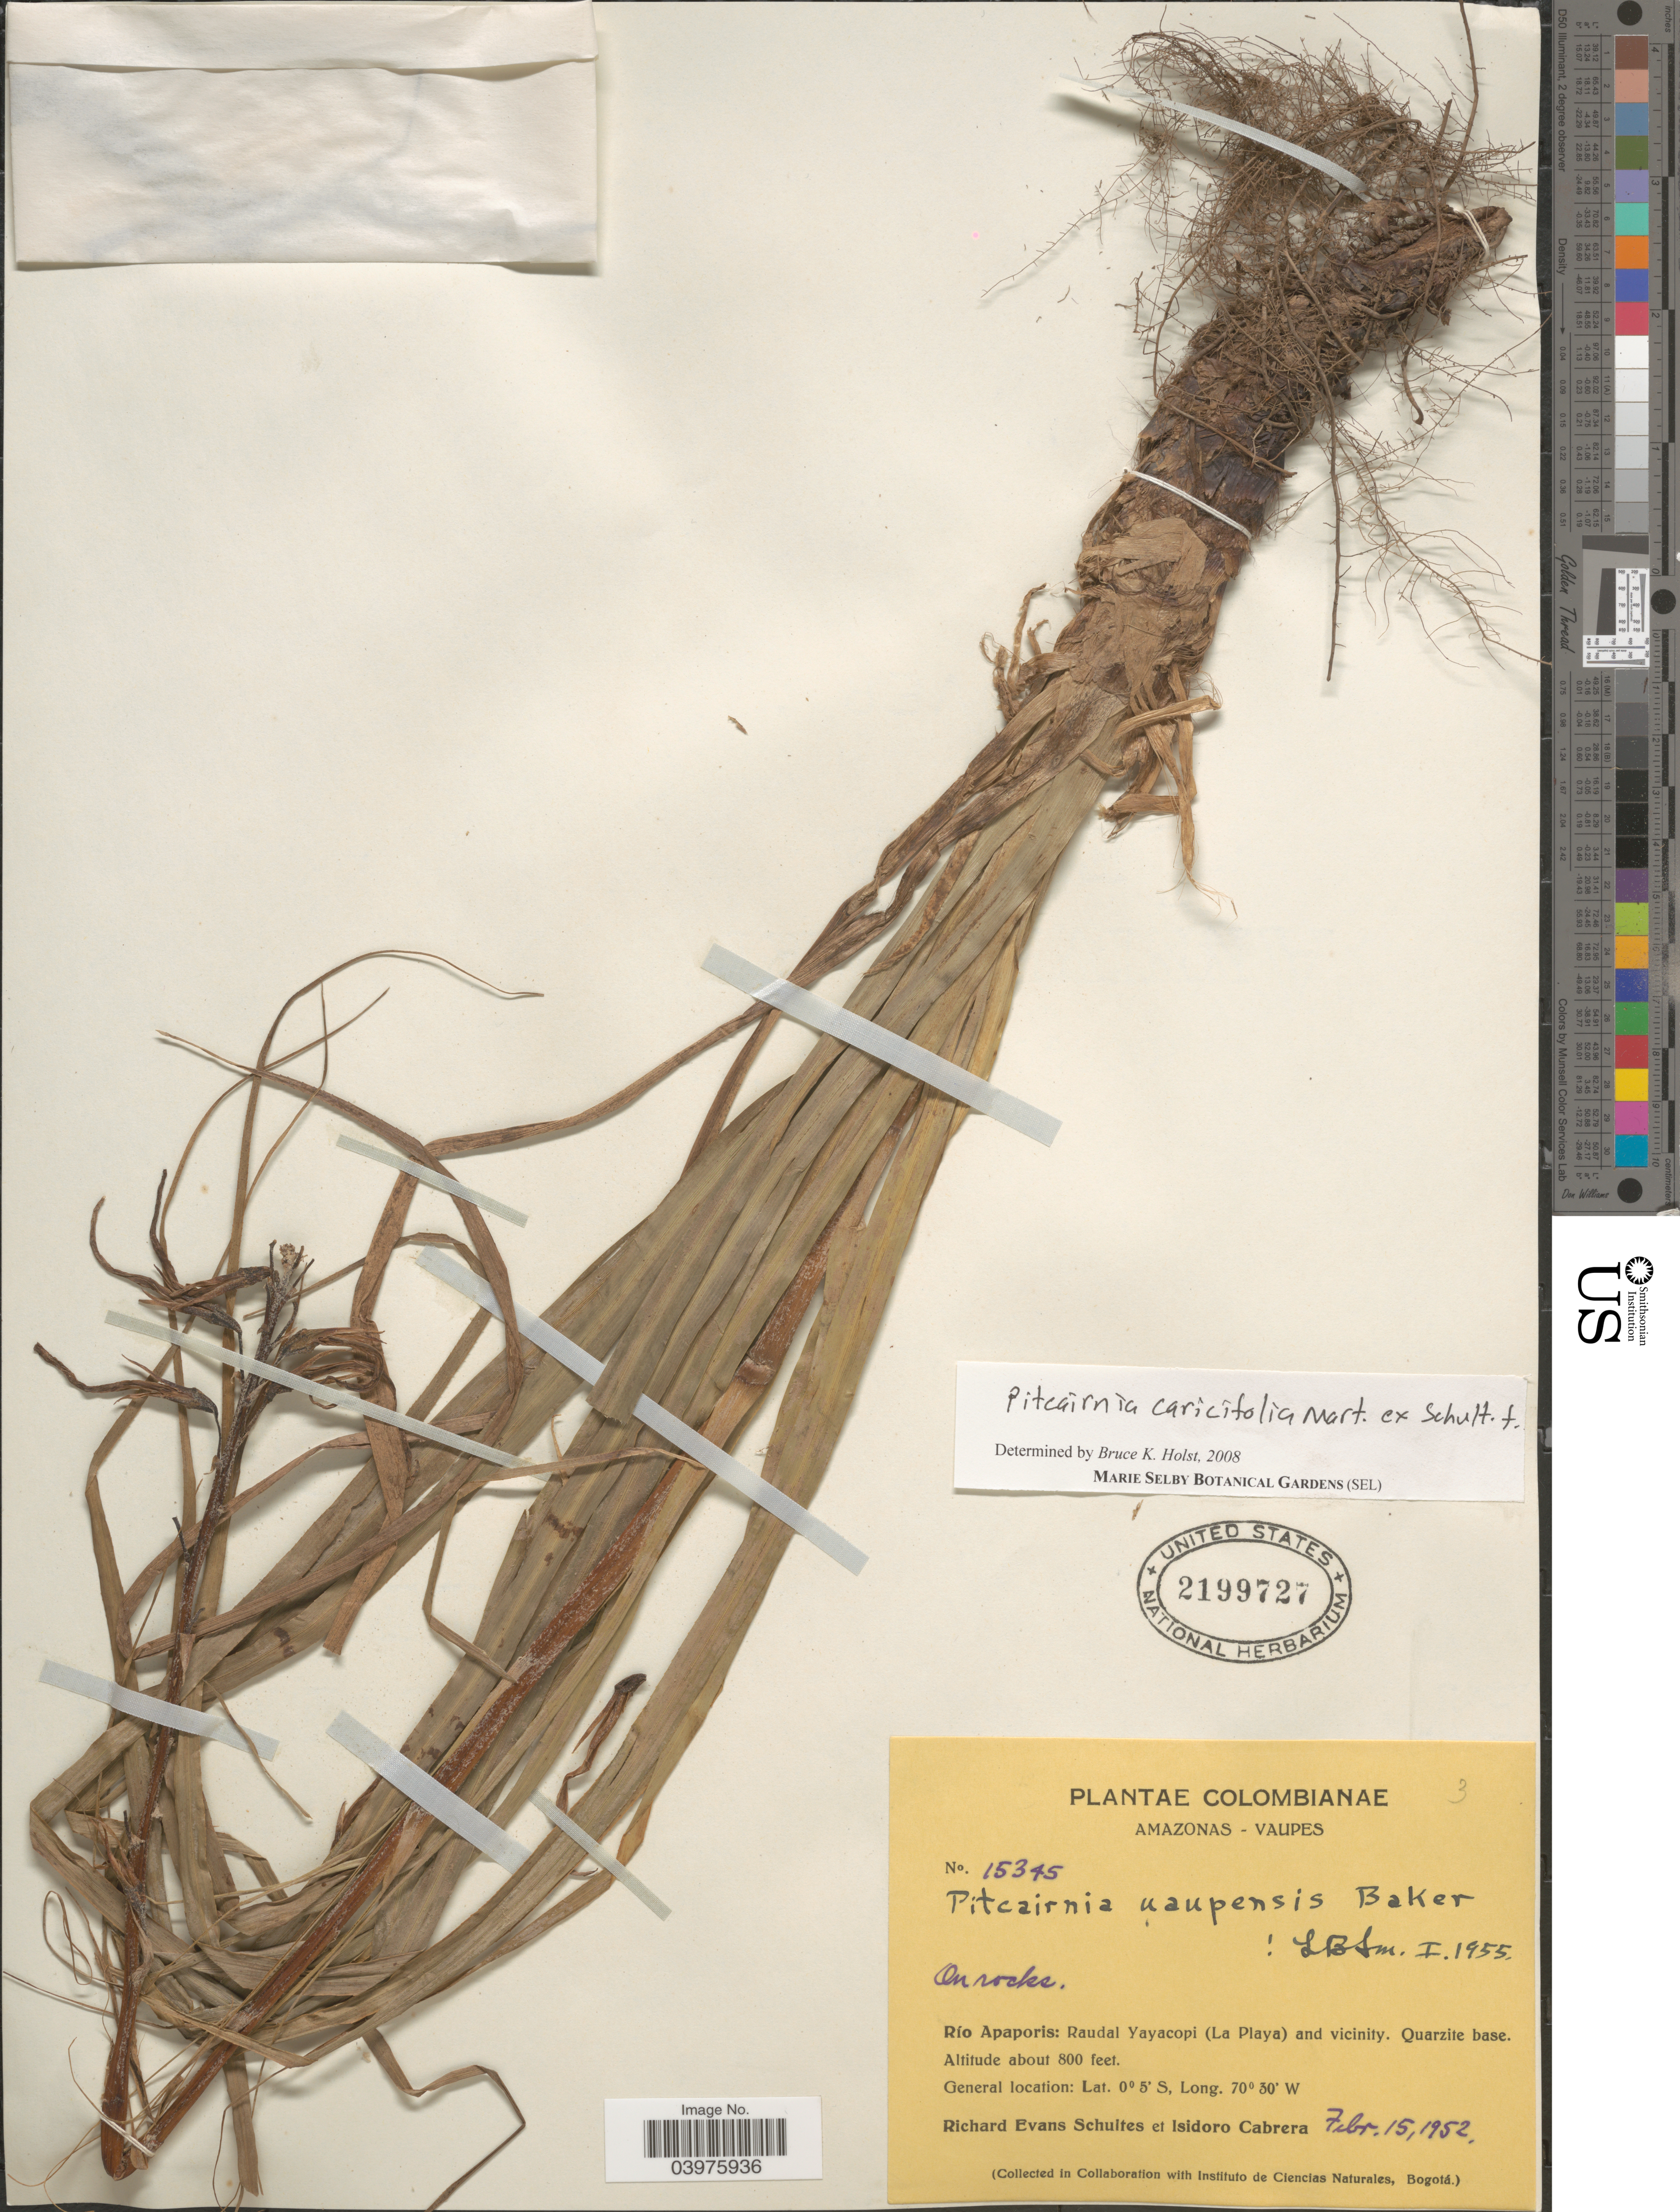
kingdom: Plantae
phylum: Tracheophyta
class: Liliopsida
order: Poales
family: Bromeliaceae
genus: Pitcairnia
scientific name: Pitcairnia caricifolia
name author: Mart. ex Schult. f.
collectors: R. E. Schultes & I. Cabrera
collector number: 15345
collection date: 1952-02-15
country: Colombia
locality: Amazonas - Vaupes. Río Apaporis: Raudal Yayacopi (La Playa) and vicinity. Quarzite base.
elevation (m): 244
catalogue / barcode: US 2199727